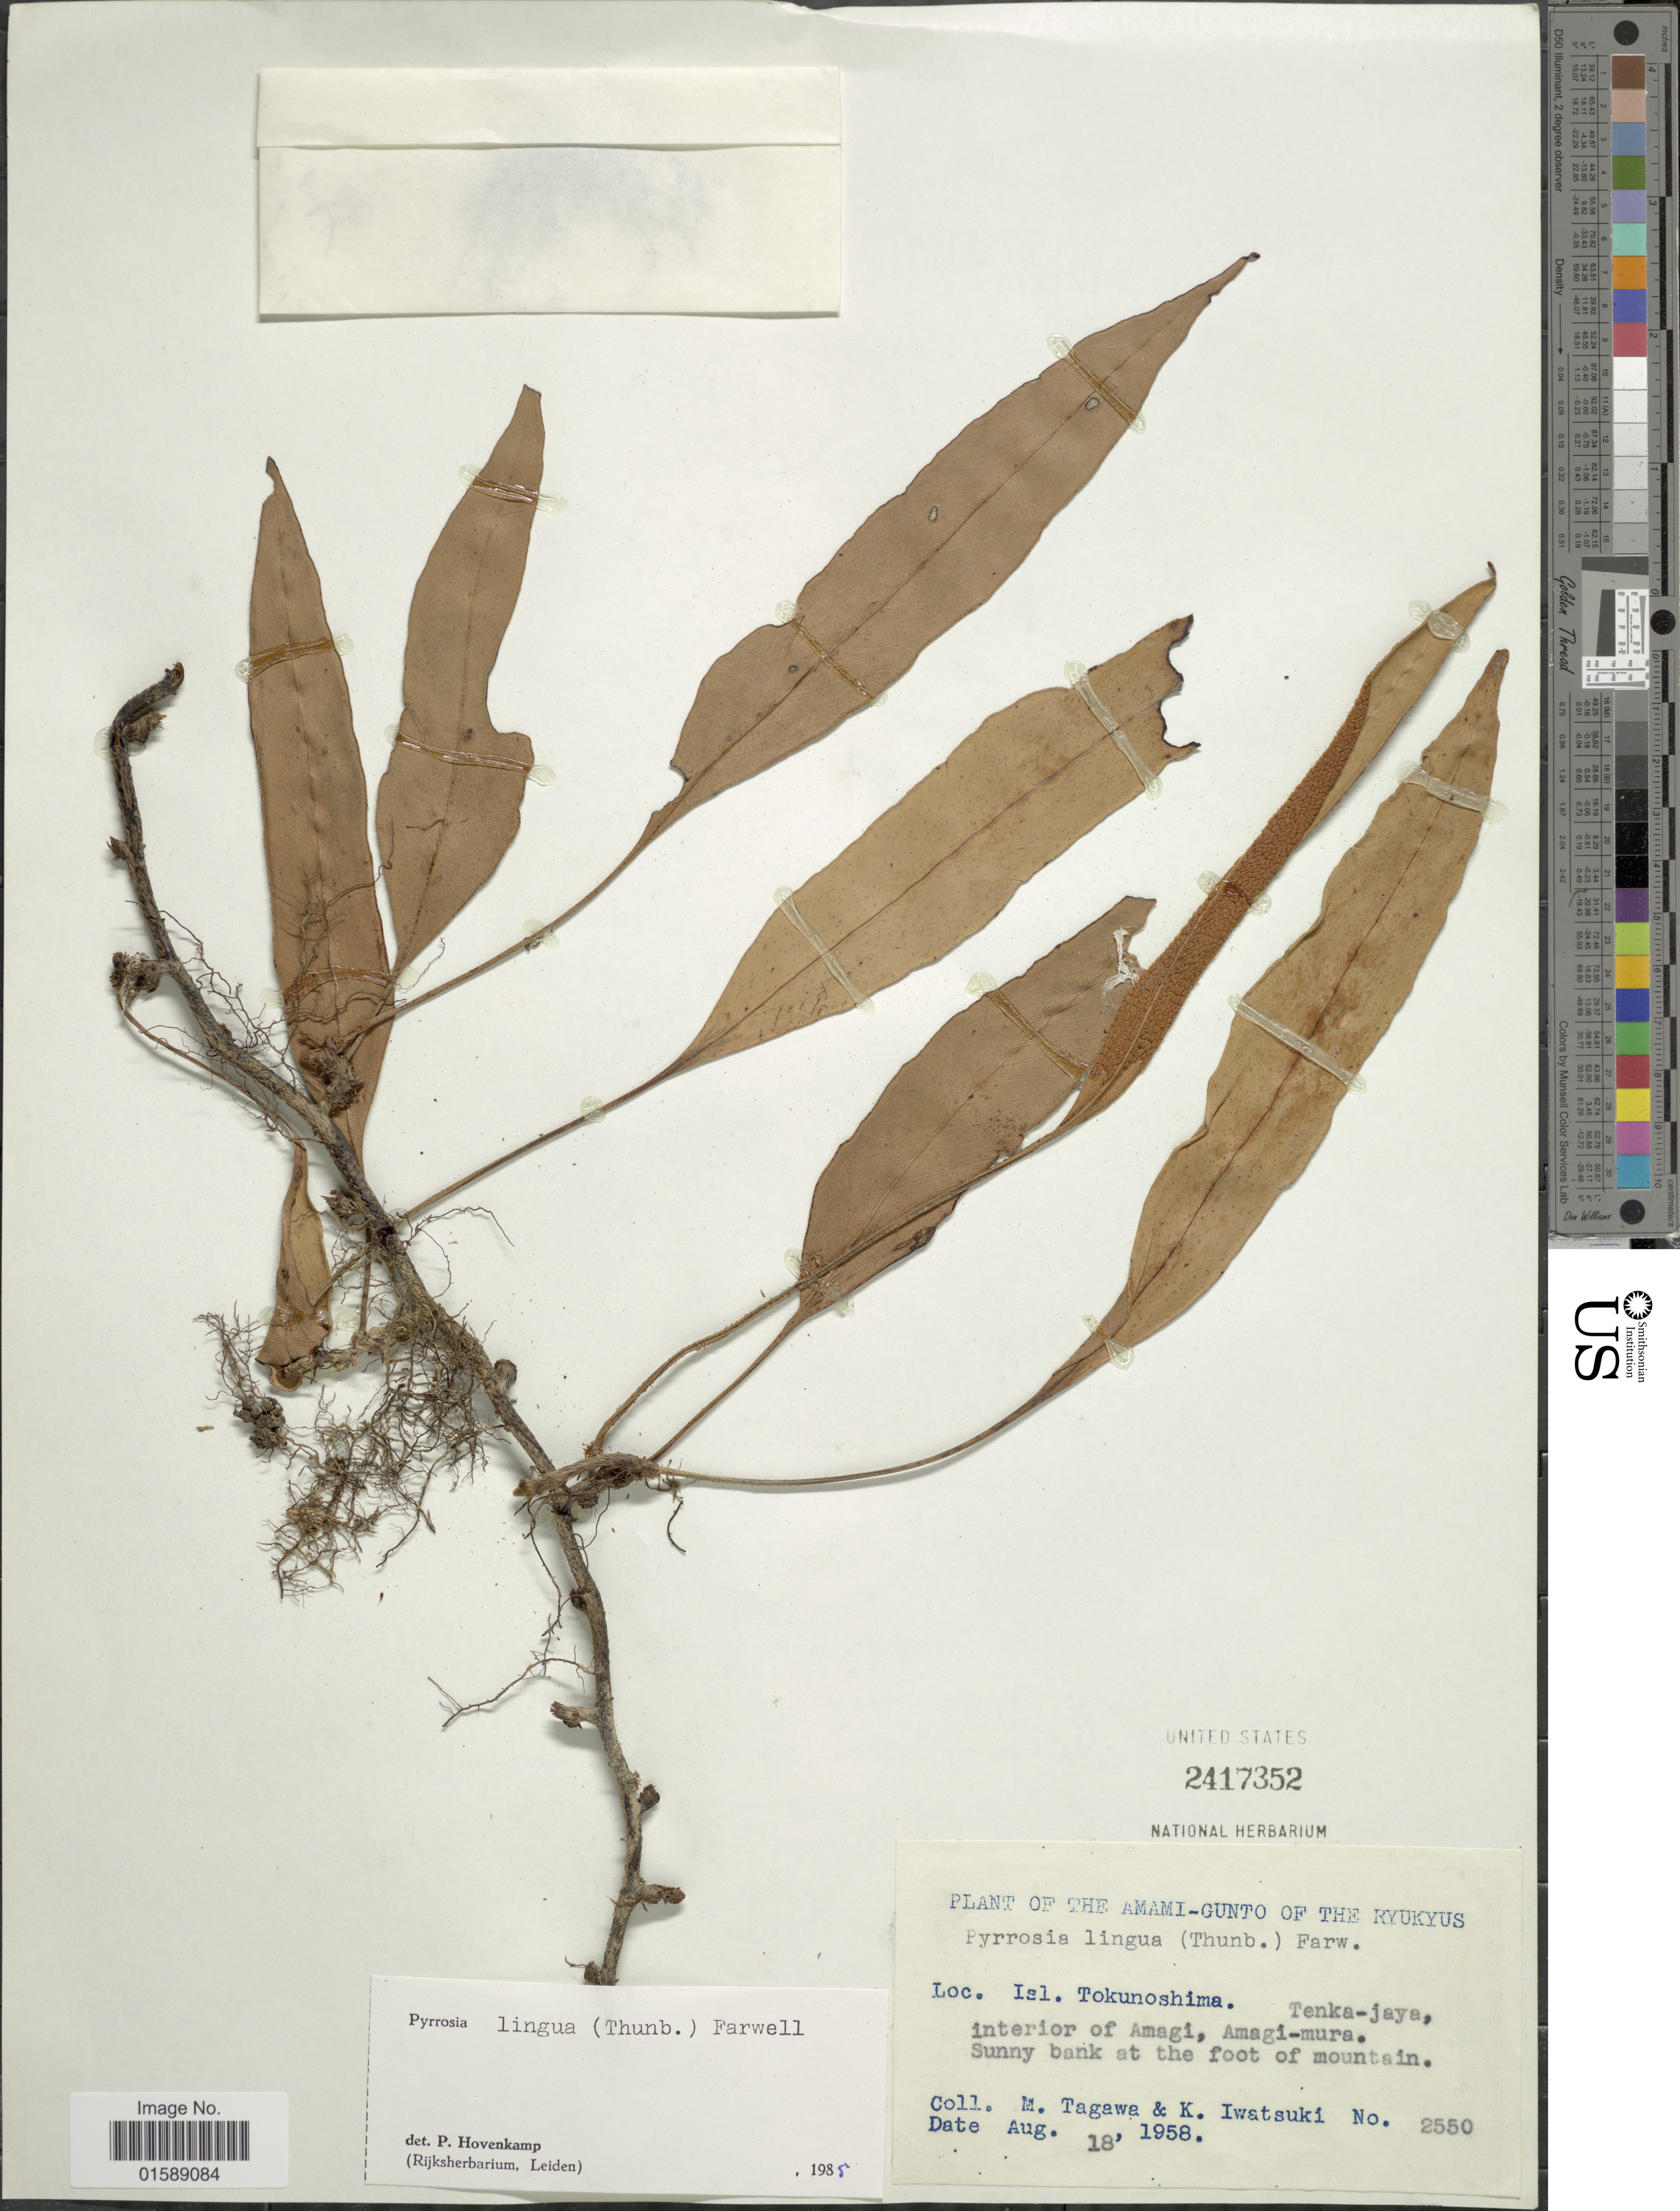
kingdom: Plantae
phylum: Tracheophyta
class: Polypodiopsida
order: Polypodiales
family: Polypodiaceae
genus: Pyrrosia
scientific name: Pyrrosia lingua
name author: (Thurb.) Farw.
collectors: M. Tagawa & K. Iwatsuki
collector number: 2550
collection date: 1958-08-18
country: Japan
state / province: Okinawa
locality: Amami-gunto of the Ryukyus. Isl. Tokunoshima. Tenka-jaya, interior of Amagi, Amagi-mura. Sunny bank at the foot of mountain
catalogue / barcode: US 2417352